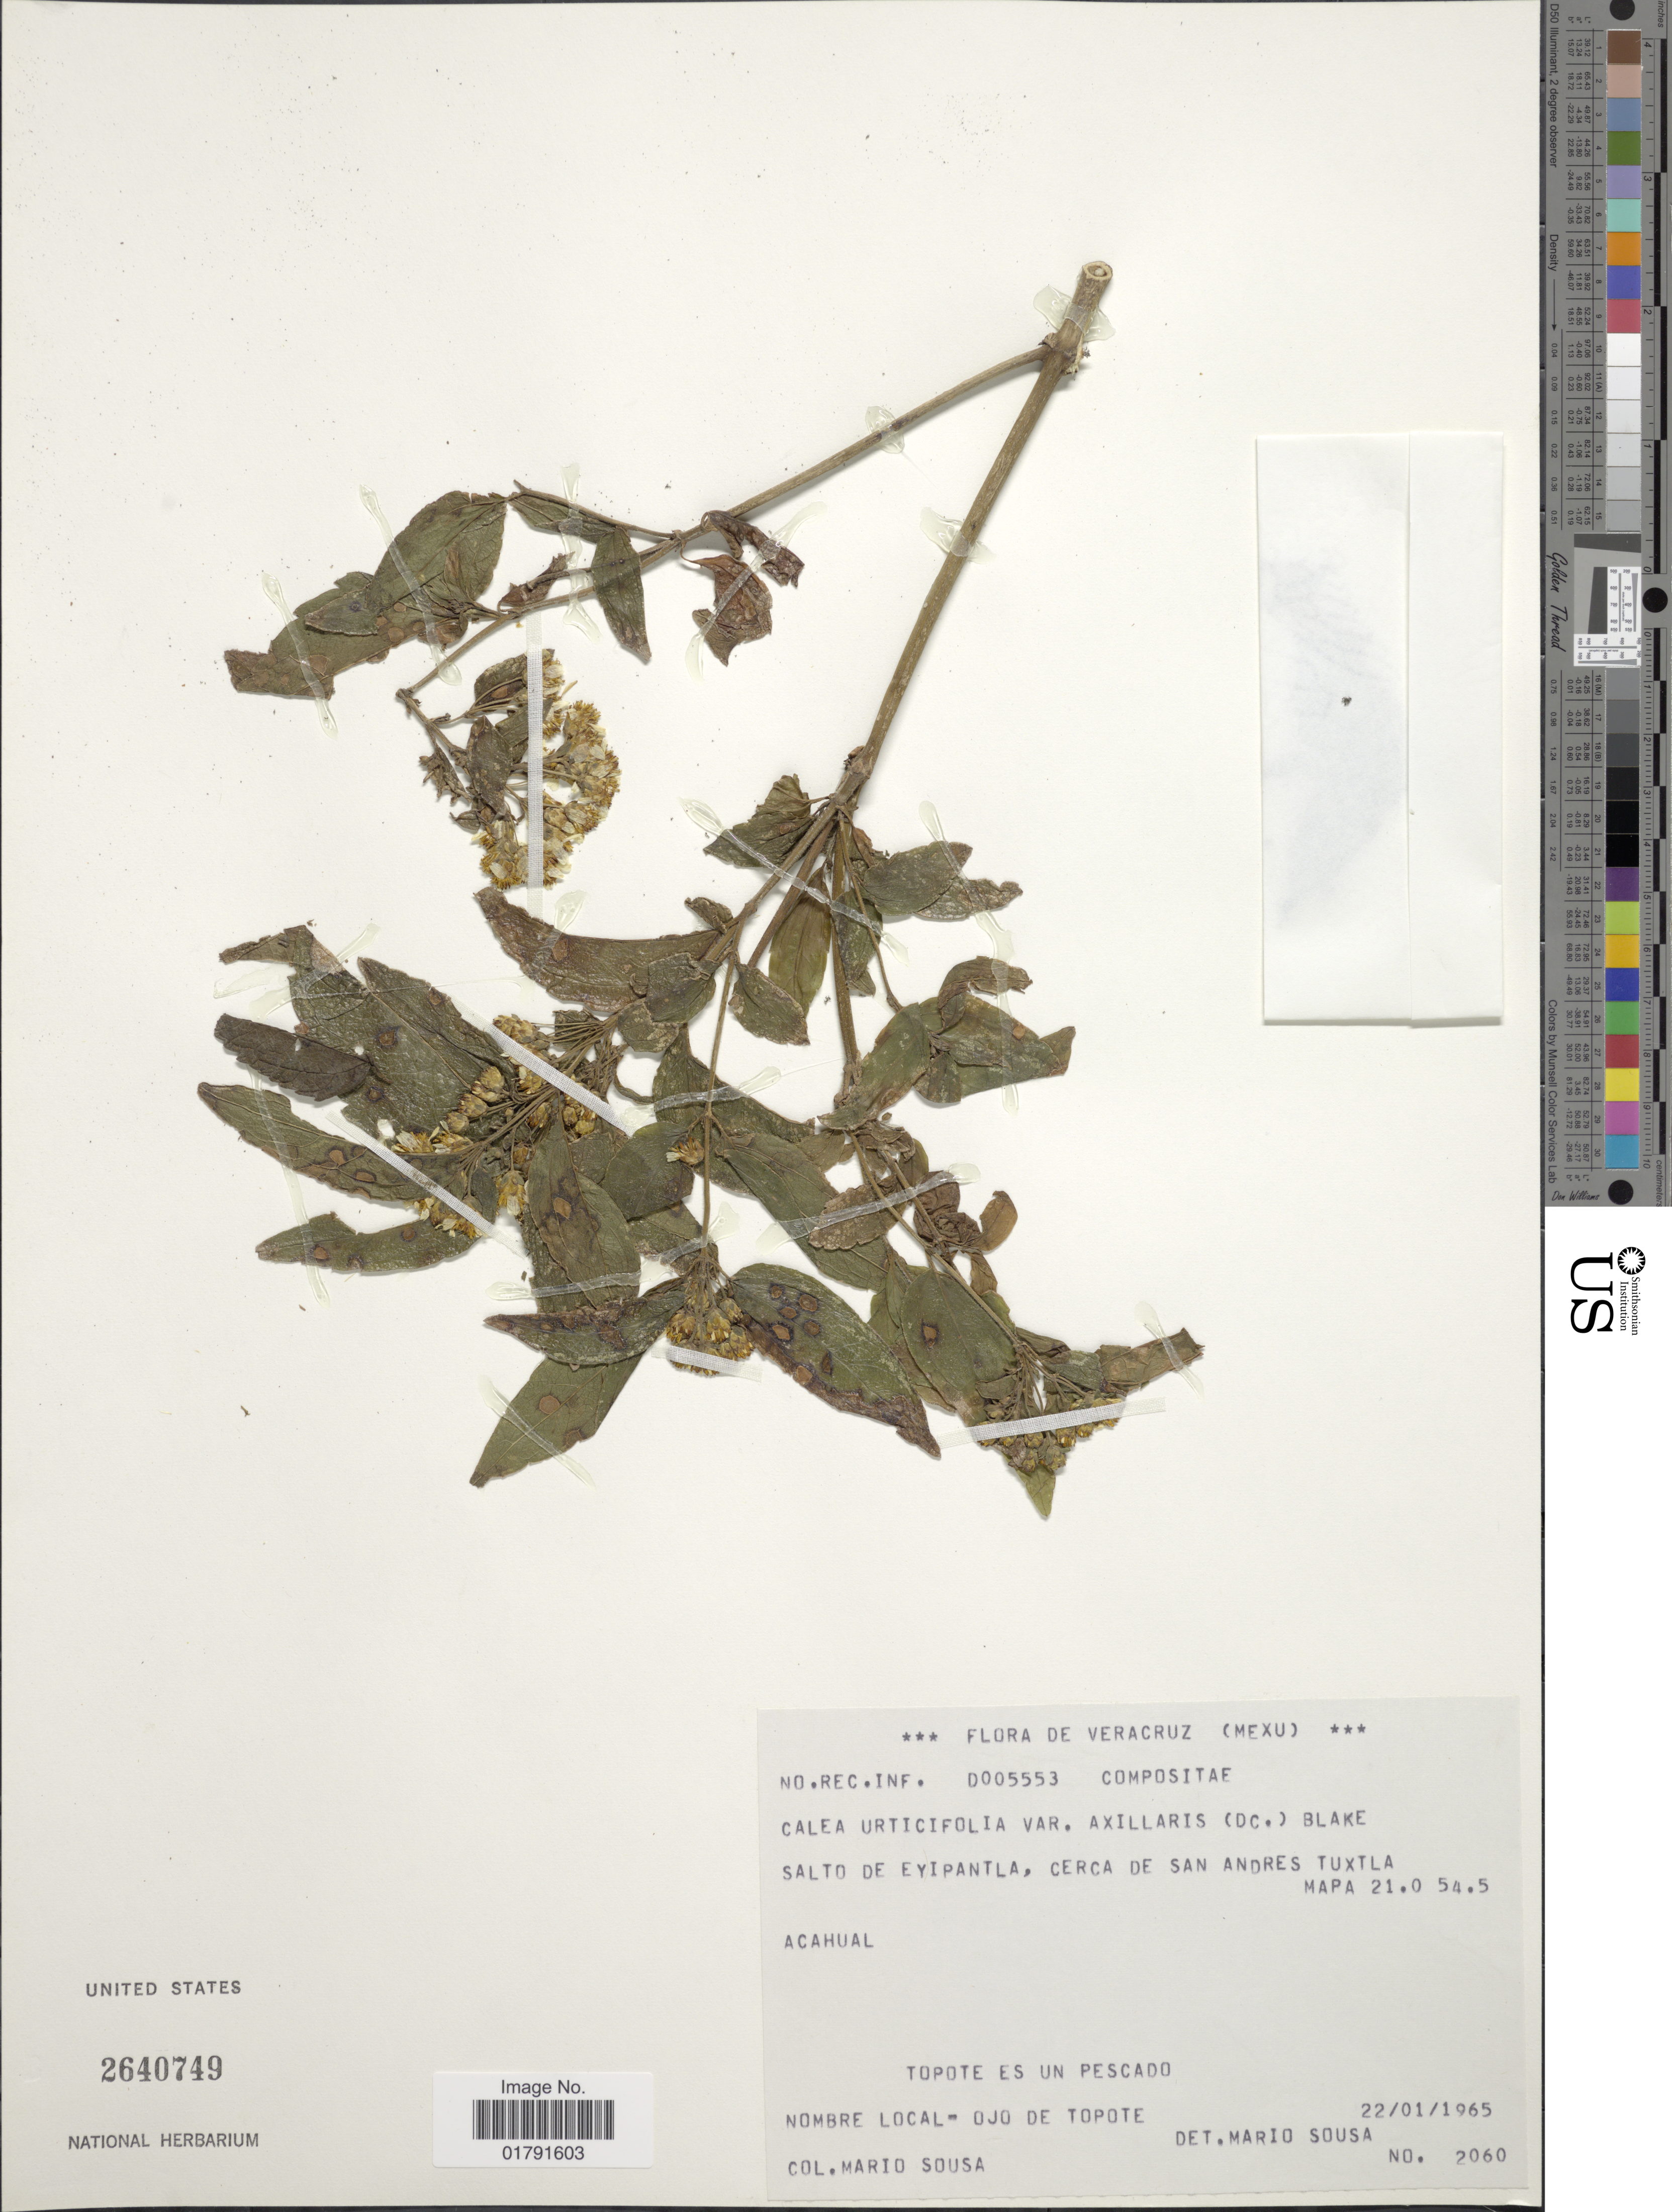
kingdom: Plantae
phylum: Tracheophyta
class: Magnoliopsida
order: Asterales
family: Asteraceae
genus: Calea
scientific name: Calea urticifolia var. urticifolia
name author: (Mill.) DC.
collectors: M. Sousa S.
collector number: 2060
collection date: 1965-01-22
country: Mexico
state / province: Veracruz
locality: Salto de Eyipantla, cerca de San Andres Tuxtla, Acahual, Topote es un Pescado.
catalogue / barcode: US 2640749